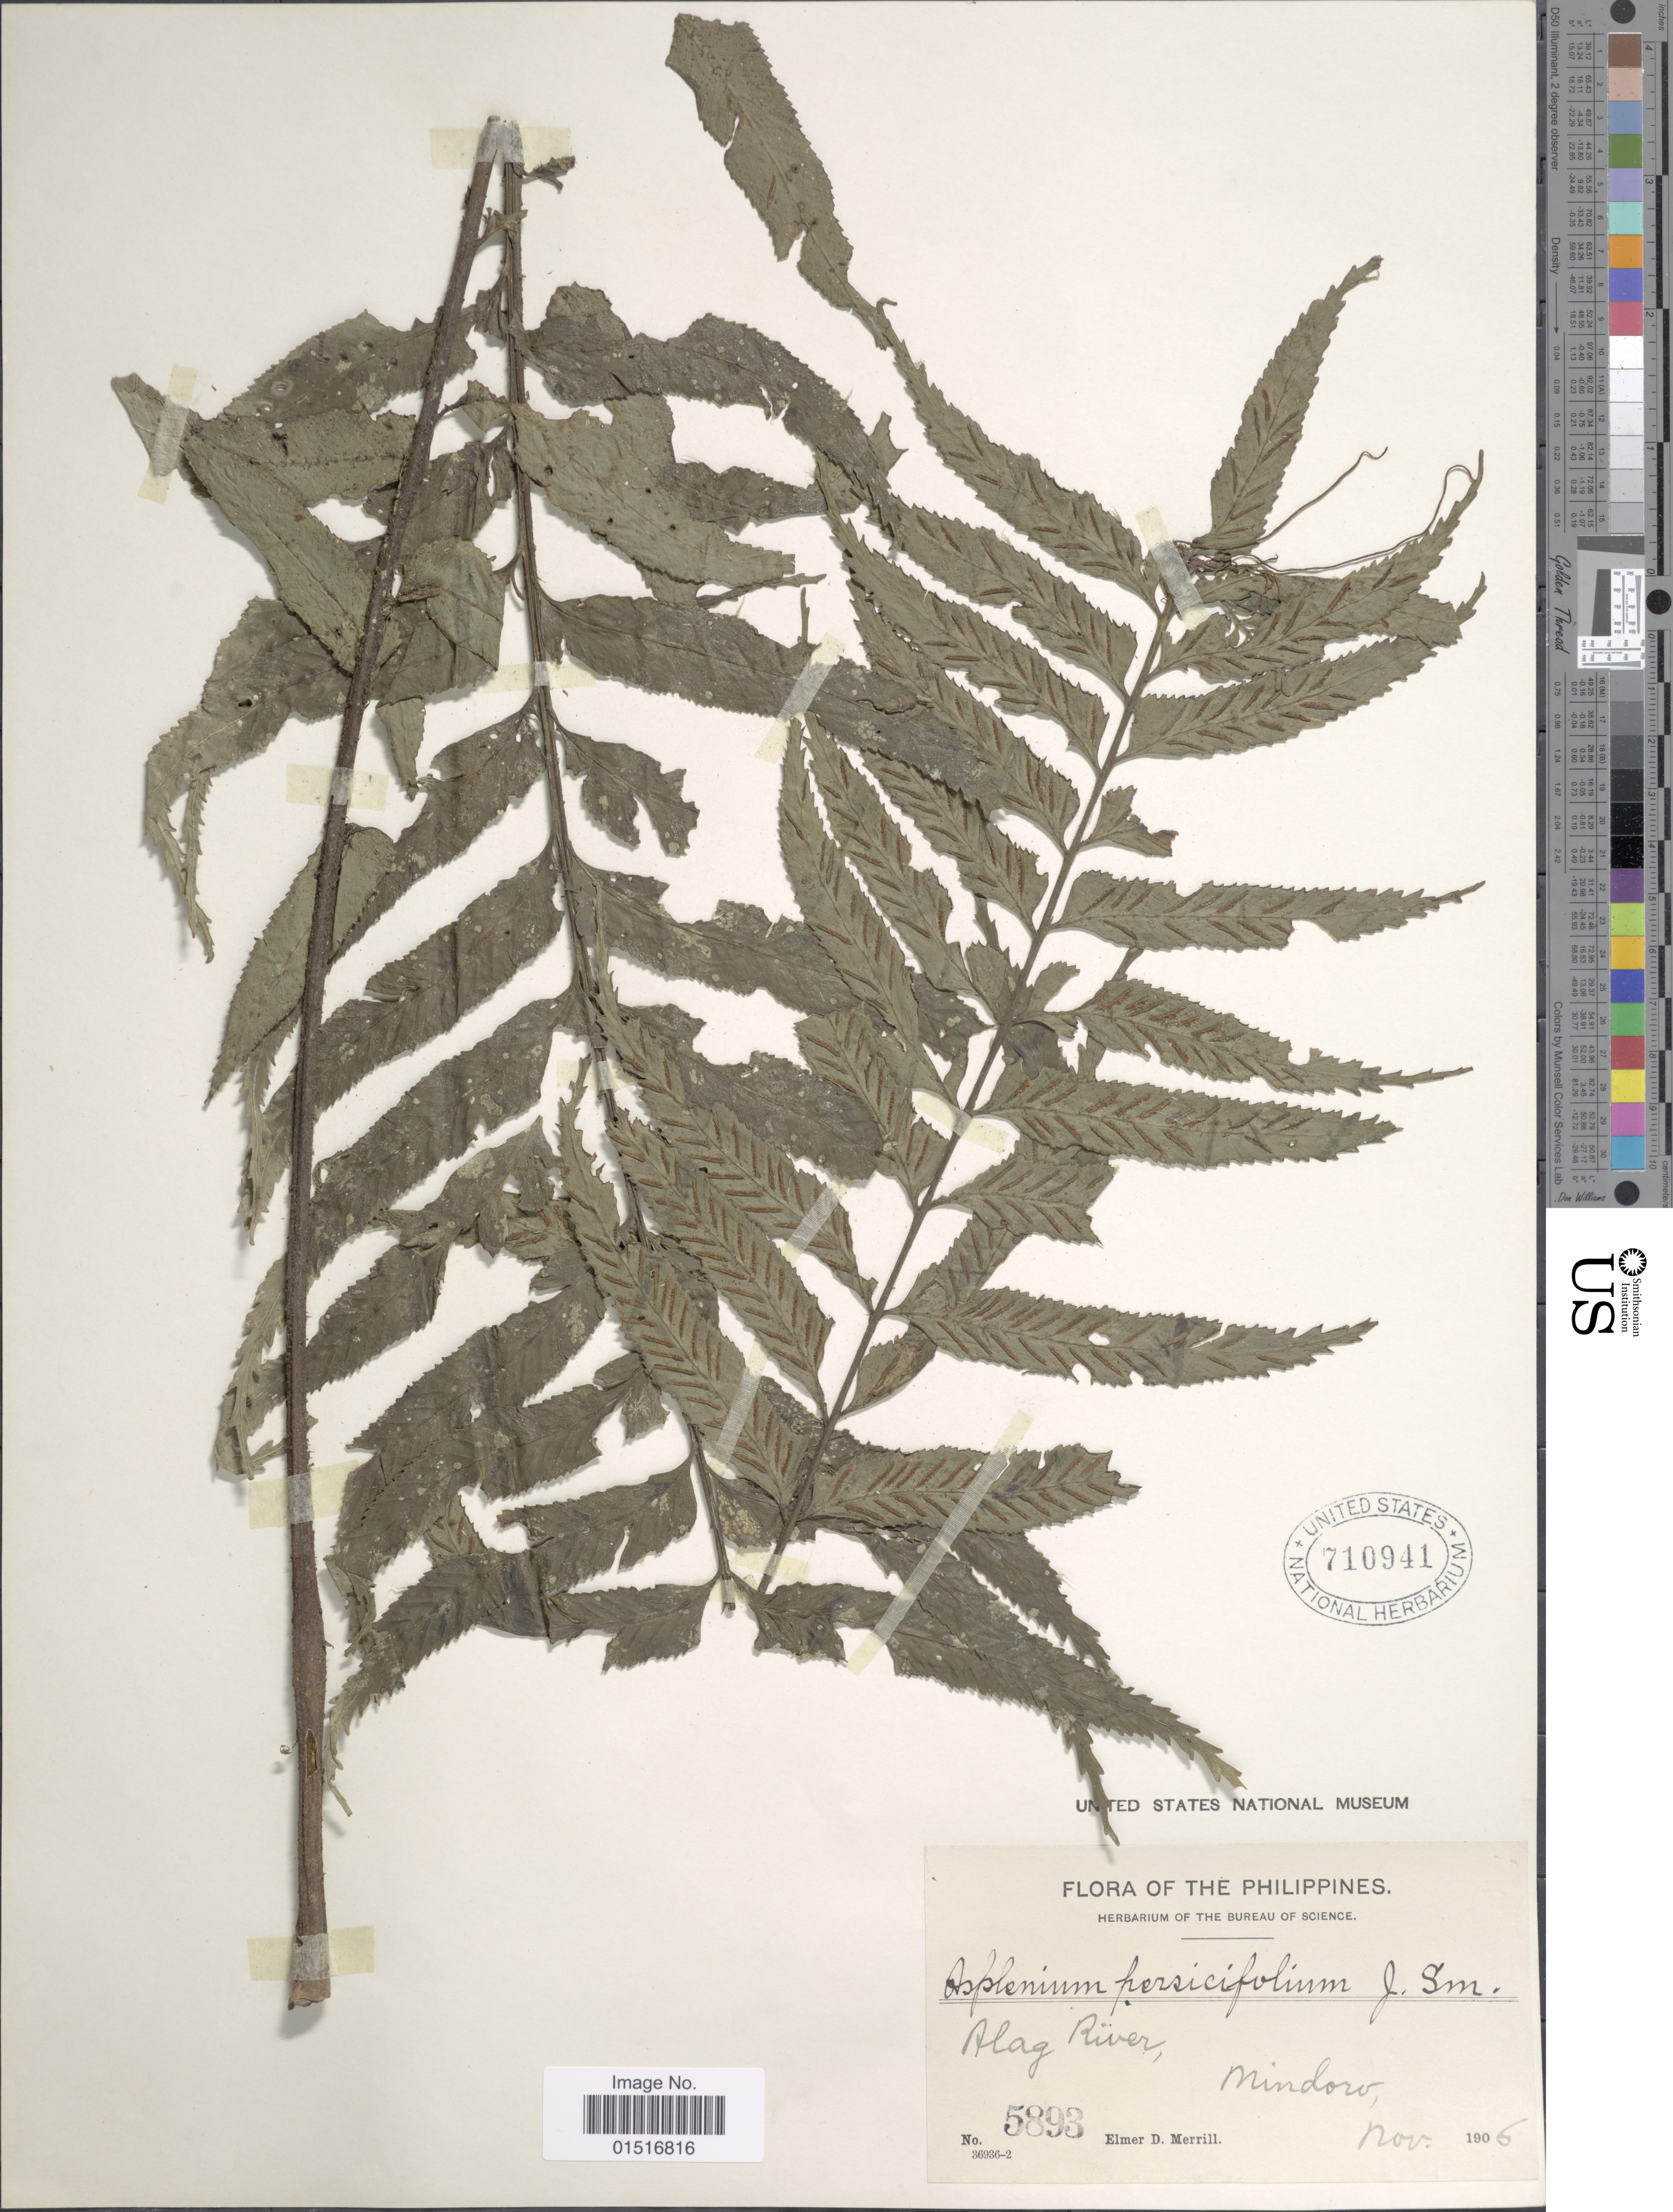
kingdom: Plantae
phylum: Tracheophyta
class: Polypodiopsida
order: Polypodiales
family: Aspleniaceae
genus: Asplenium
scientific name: Asplenium persicifolium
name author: J. Sm. ex Mett.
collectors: E. D. Merrill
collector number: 5893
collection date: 1906-11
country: Philippines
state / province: Mimaropa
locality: Alag River, Mindoro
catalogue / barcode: US 7109411